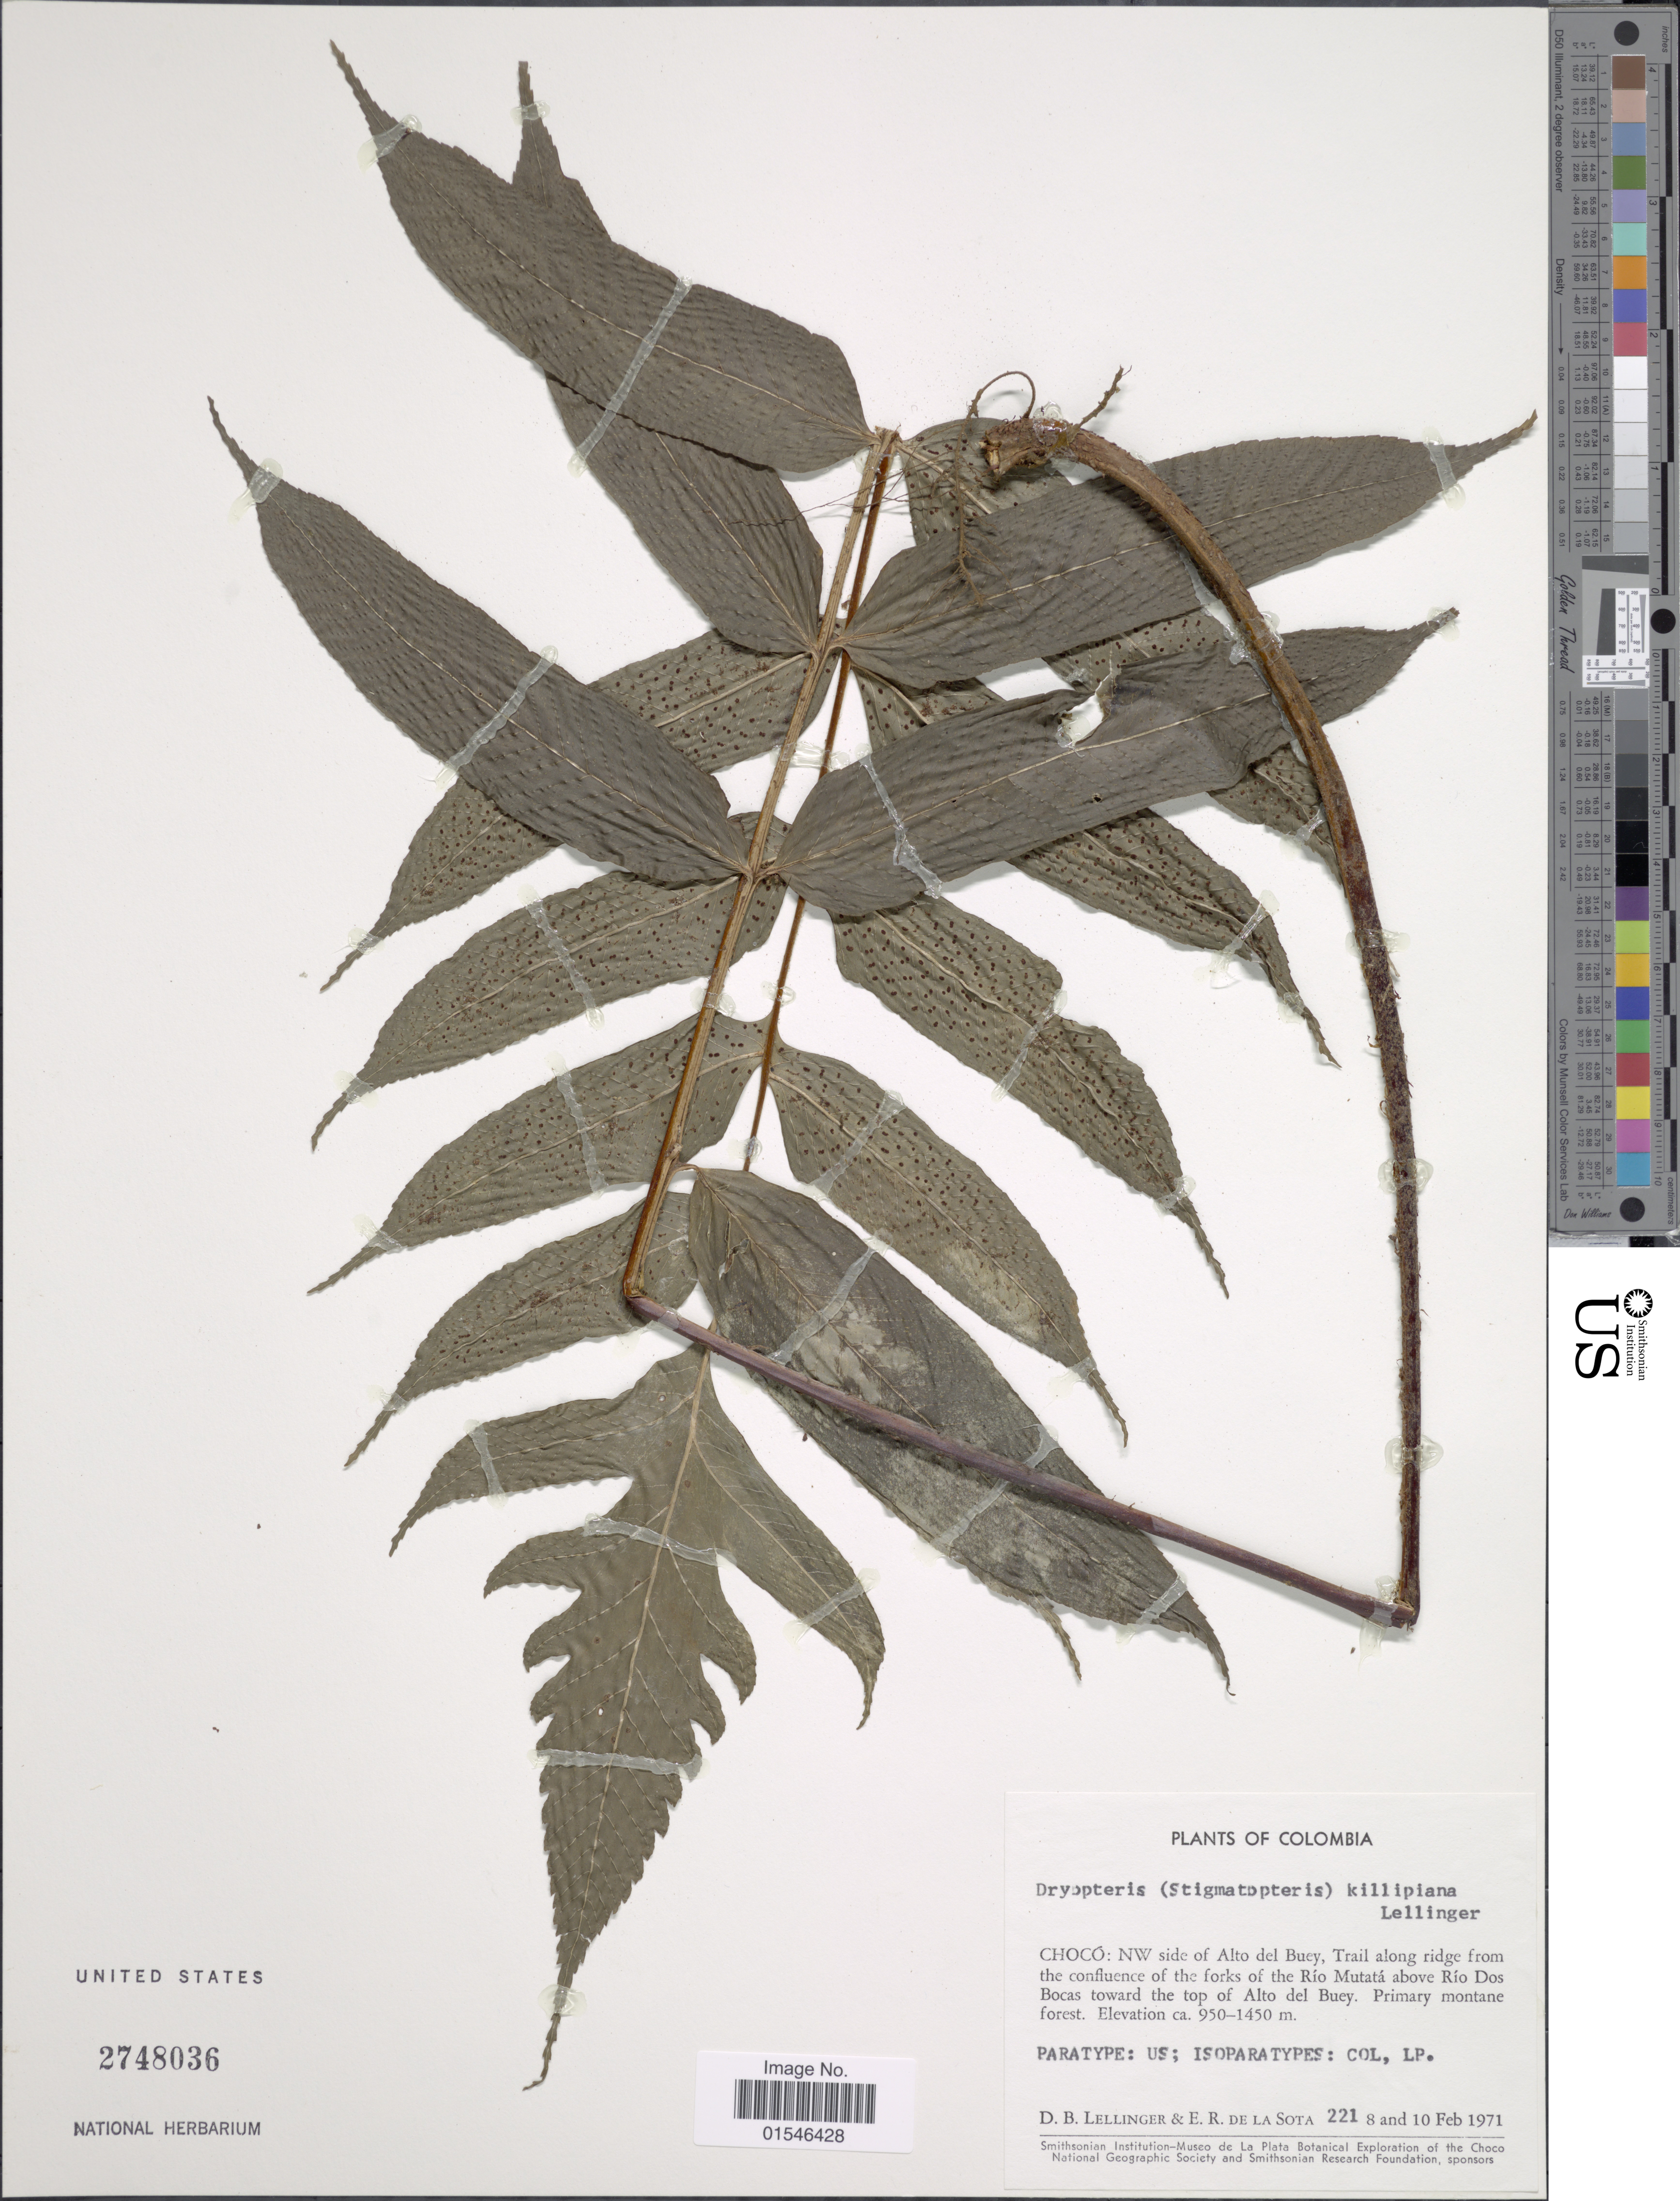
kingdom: Plantae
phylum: Tracheophyta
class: Polypodiopsida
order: Polypodiales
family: Dryopteridaceae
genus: Stigmatopteris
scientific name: Stigmatopteris killipiana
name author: Lellinger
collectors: D. B. Lellinger & E. R. de la Sota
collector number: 221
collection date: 1971-02-08/1971-02-10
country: Colombia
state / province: Chocó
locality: NW side of Alto del Buey, Trail along ridge from the confluence of the forks of the Río Mutatá above Río Dos Bocas toward the top of Alto del Buey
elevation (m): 950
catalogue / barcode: US 2748036